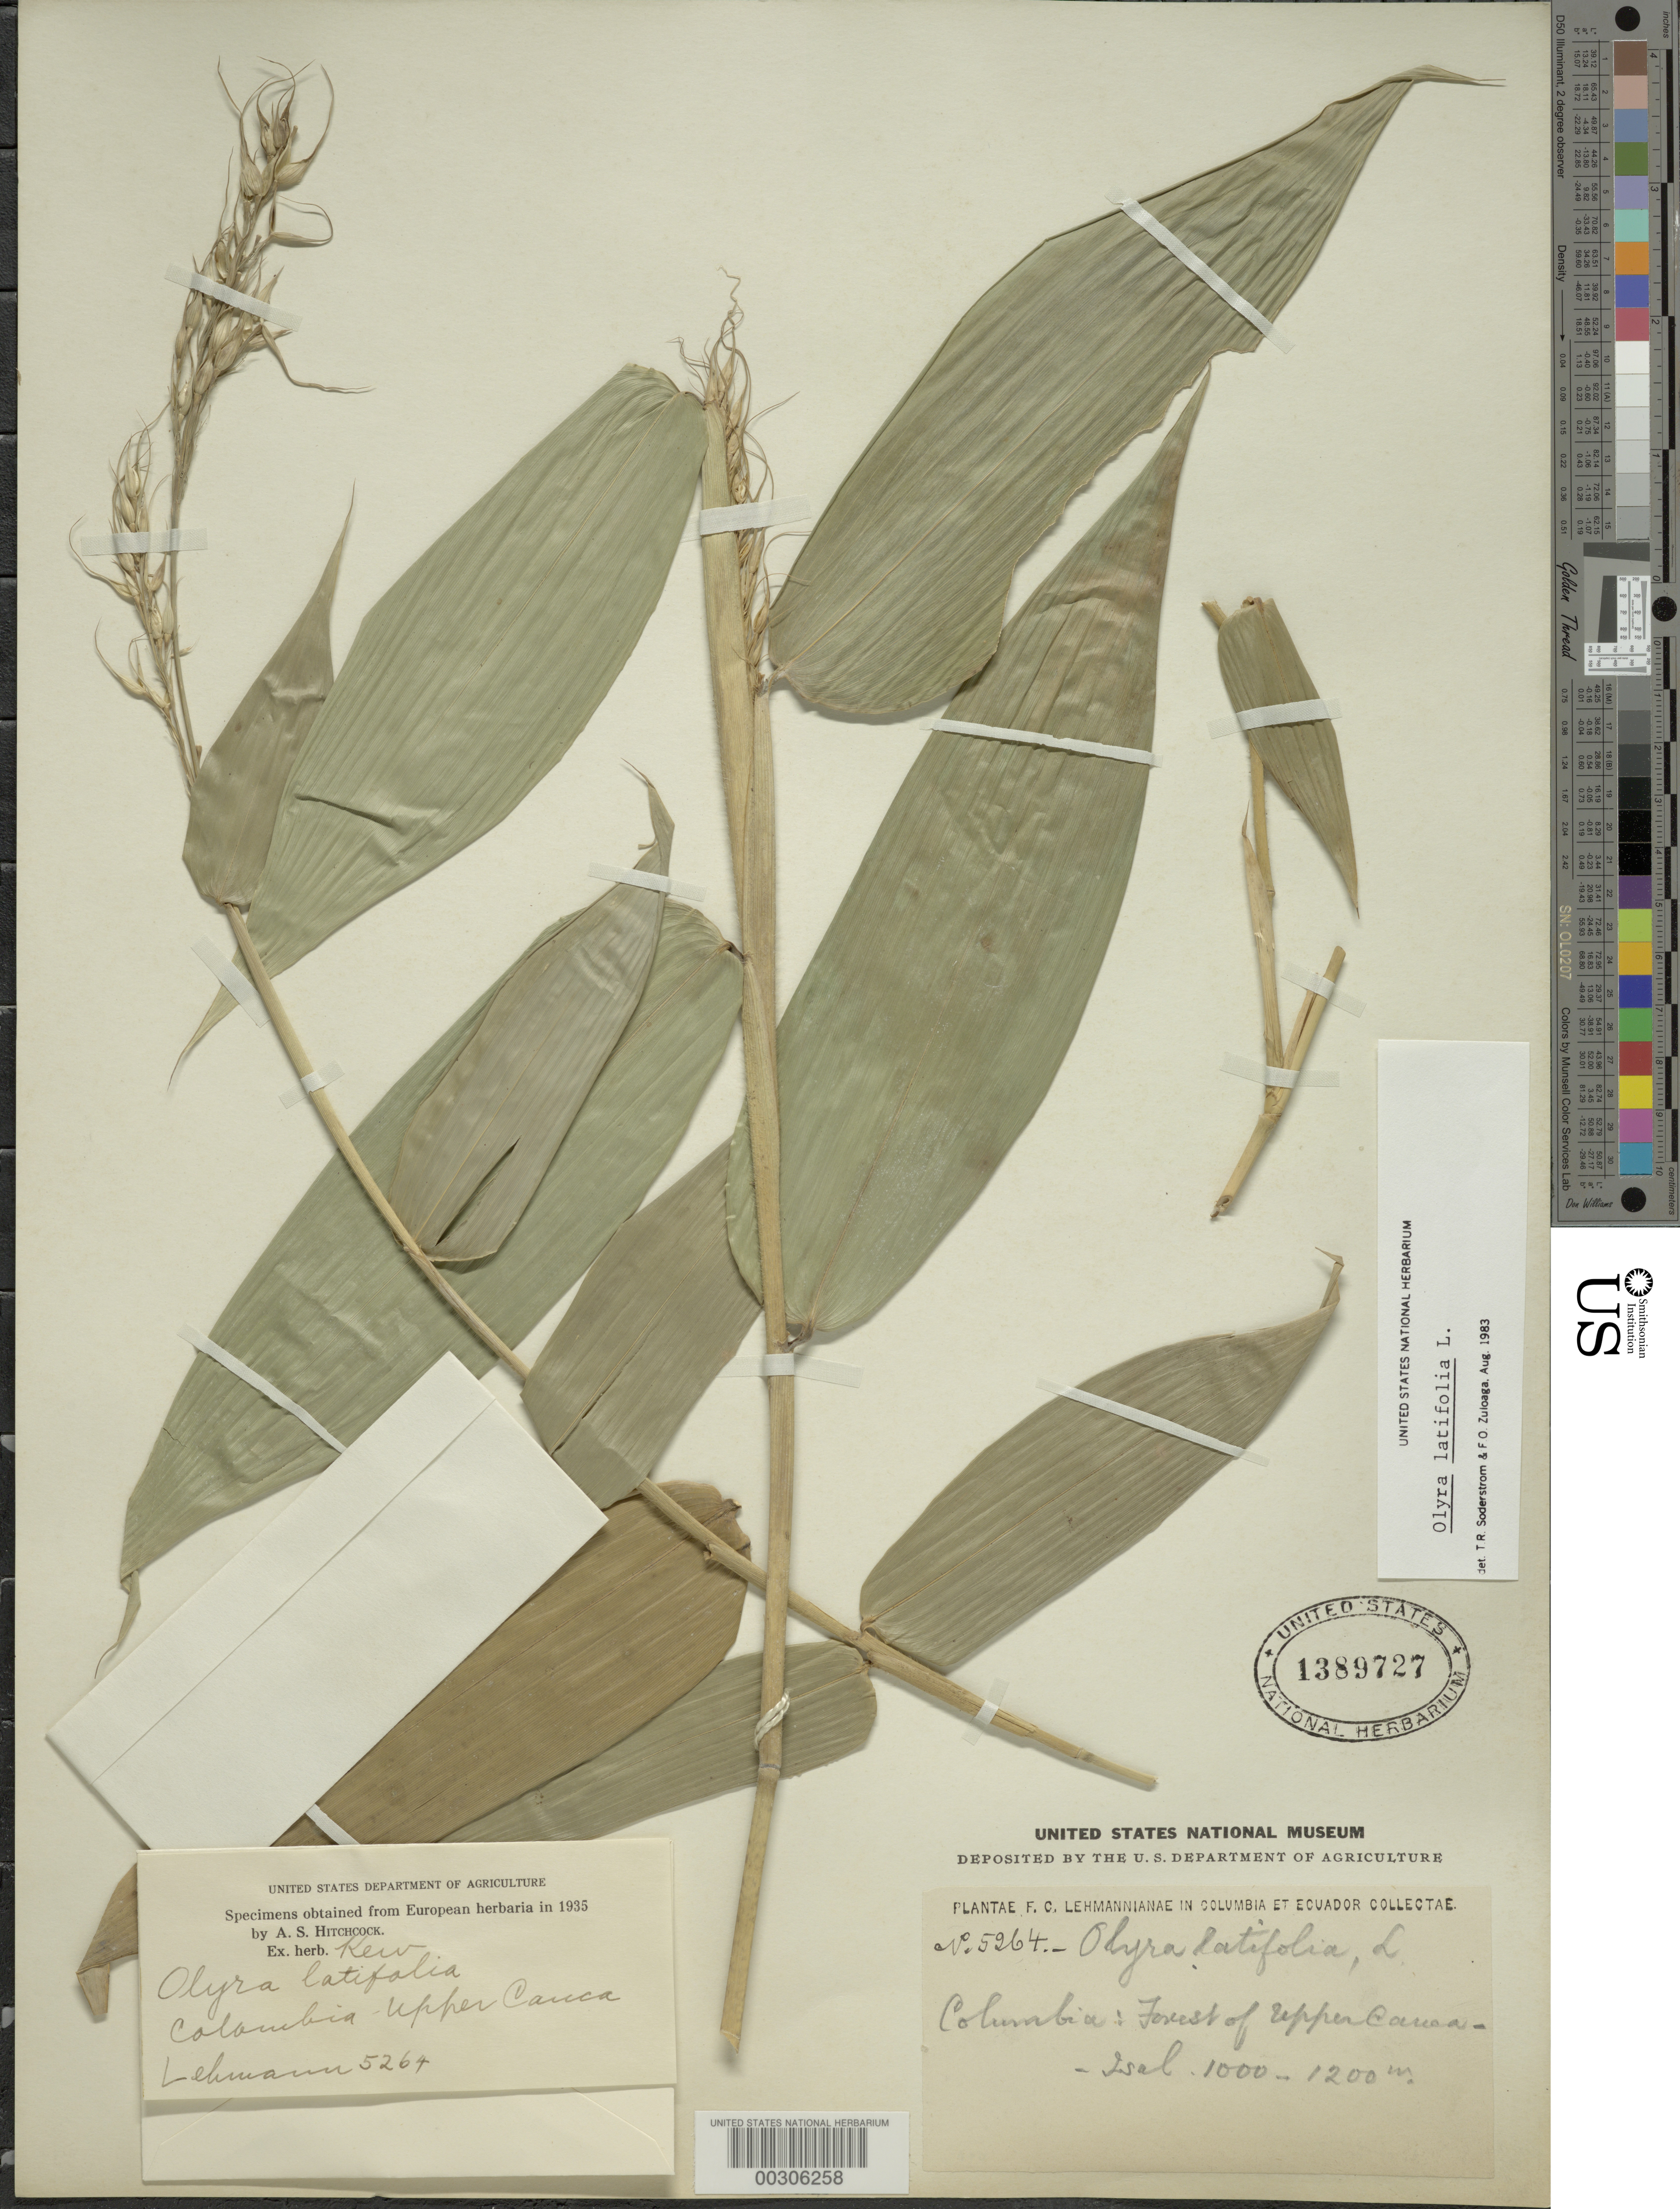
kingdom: Plantae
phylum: Tracheophyta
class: Liliopsida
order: Poales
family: Poaceae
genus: Olyra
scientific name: Olyra latifolia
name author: L.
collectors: F. C. Lehmann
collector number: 5264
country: Colombia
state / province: Cauca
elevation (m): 1000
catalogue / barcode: US 1389727